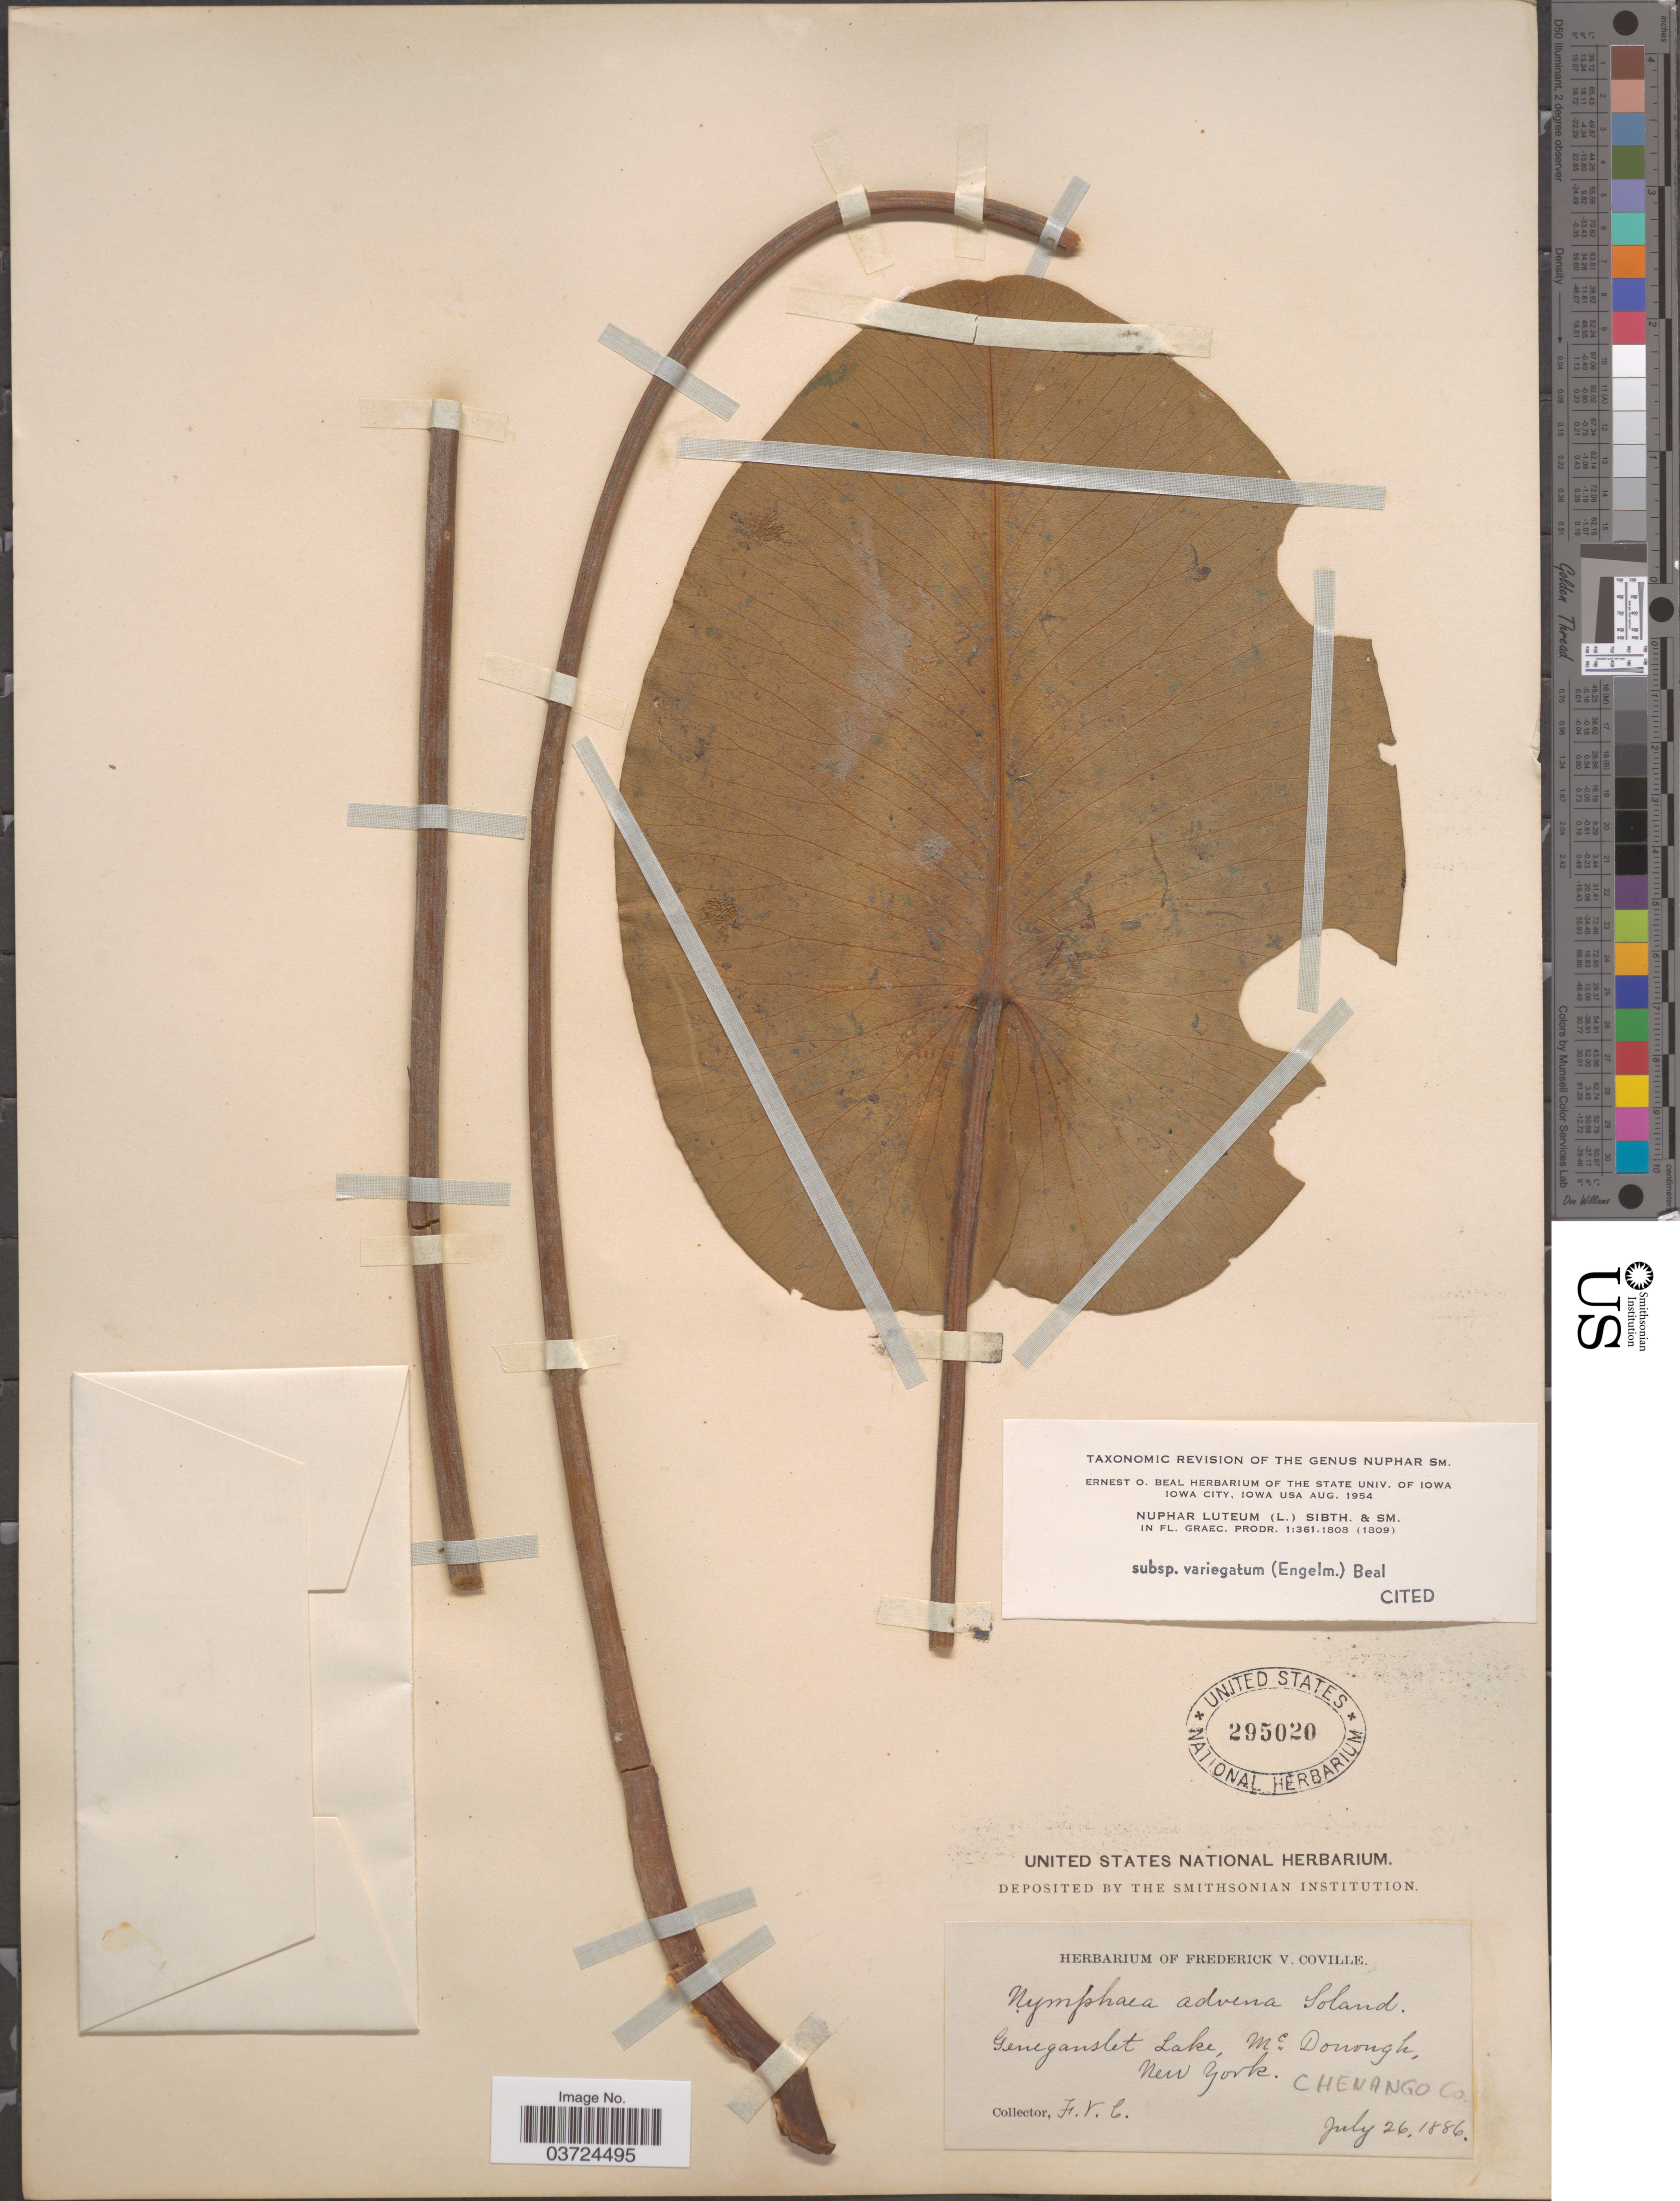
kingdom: Plantae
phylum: Tracheophyta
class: Magnoliopsida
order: Nymphaeales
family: Nymphaeaceae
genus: Nuphar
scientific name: Nuphar lutea subsp. variegata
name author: (Engelm. ex Durand) E.O. Beal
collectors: F. V. Coville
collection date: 1886-07-26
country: United States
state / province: New York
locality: Geneganslet Lake. McDonough, Chenango Co.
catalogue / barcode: US 295020